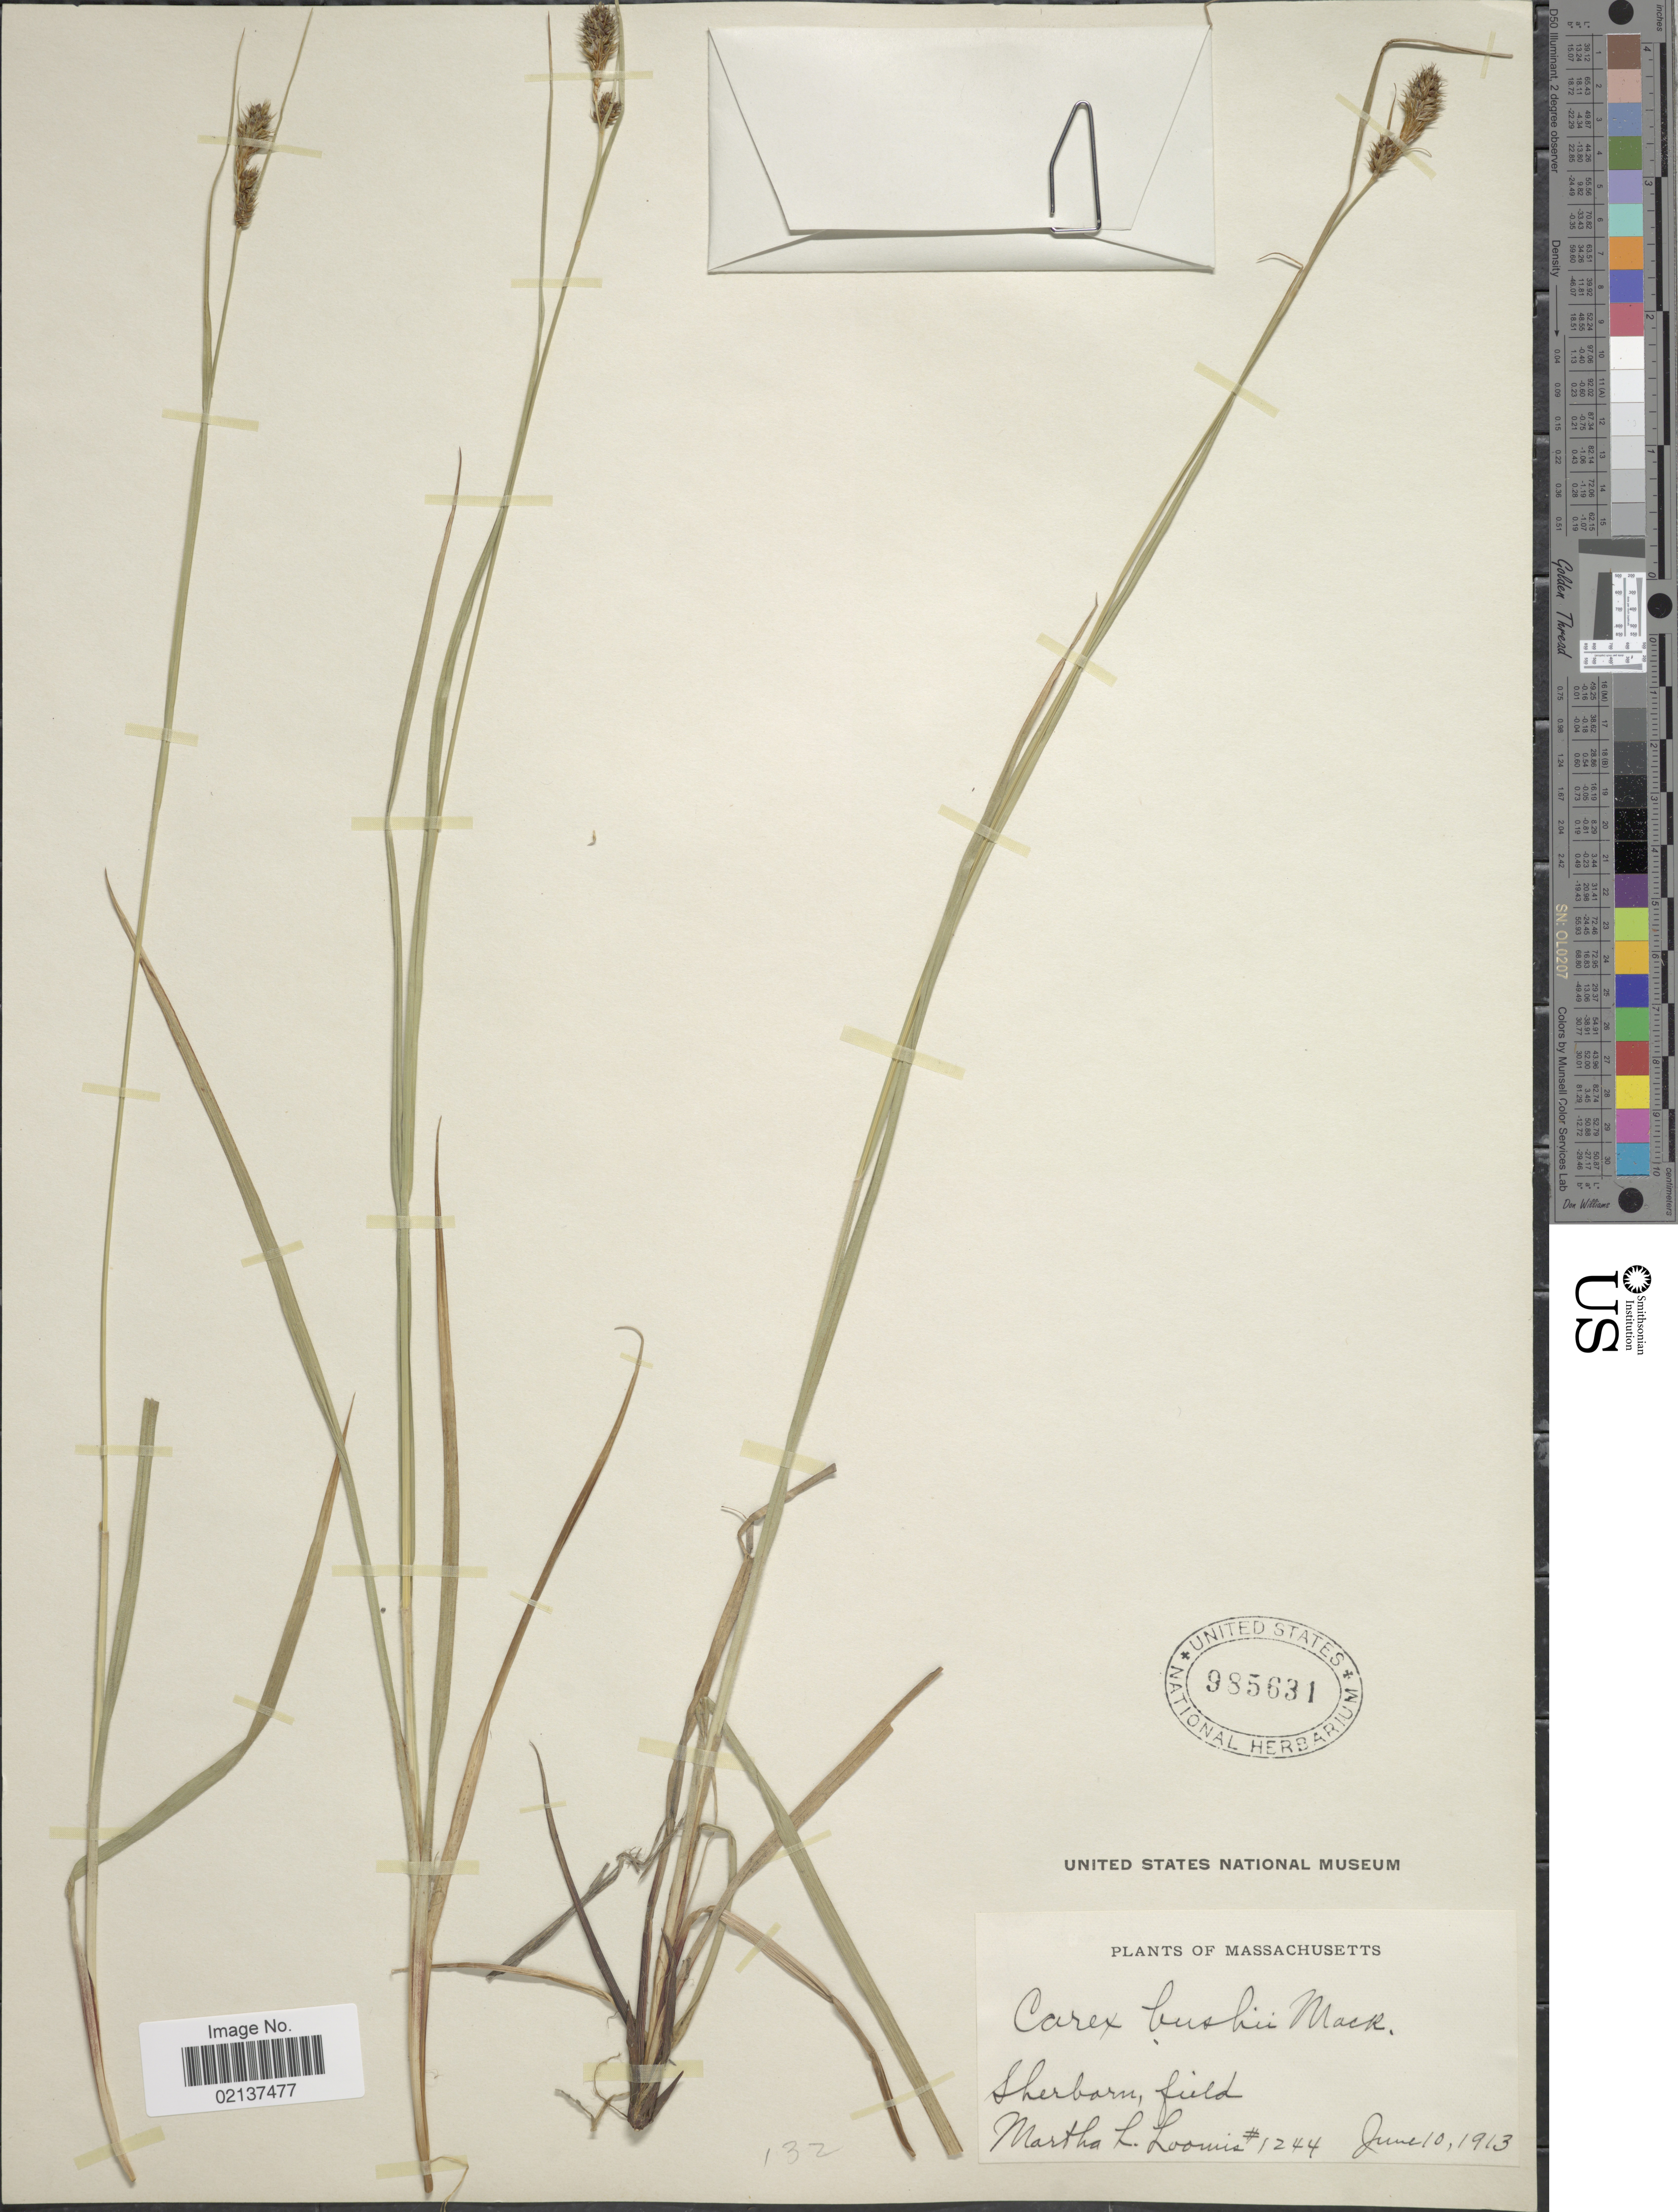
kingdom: Plantae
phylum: Tracheophyta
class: Liliopsida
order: Poales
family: Cyperaceae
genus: Carex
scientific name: Carex hirsutella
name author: Mack.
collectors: M. L. Loomis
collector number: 1244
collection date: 1913-06-10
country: United States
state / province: Massachusetts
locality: Sherborn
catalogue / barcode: US 985631